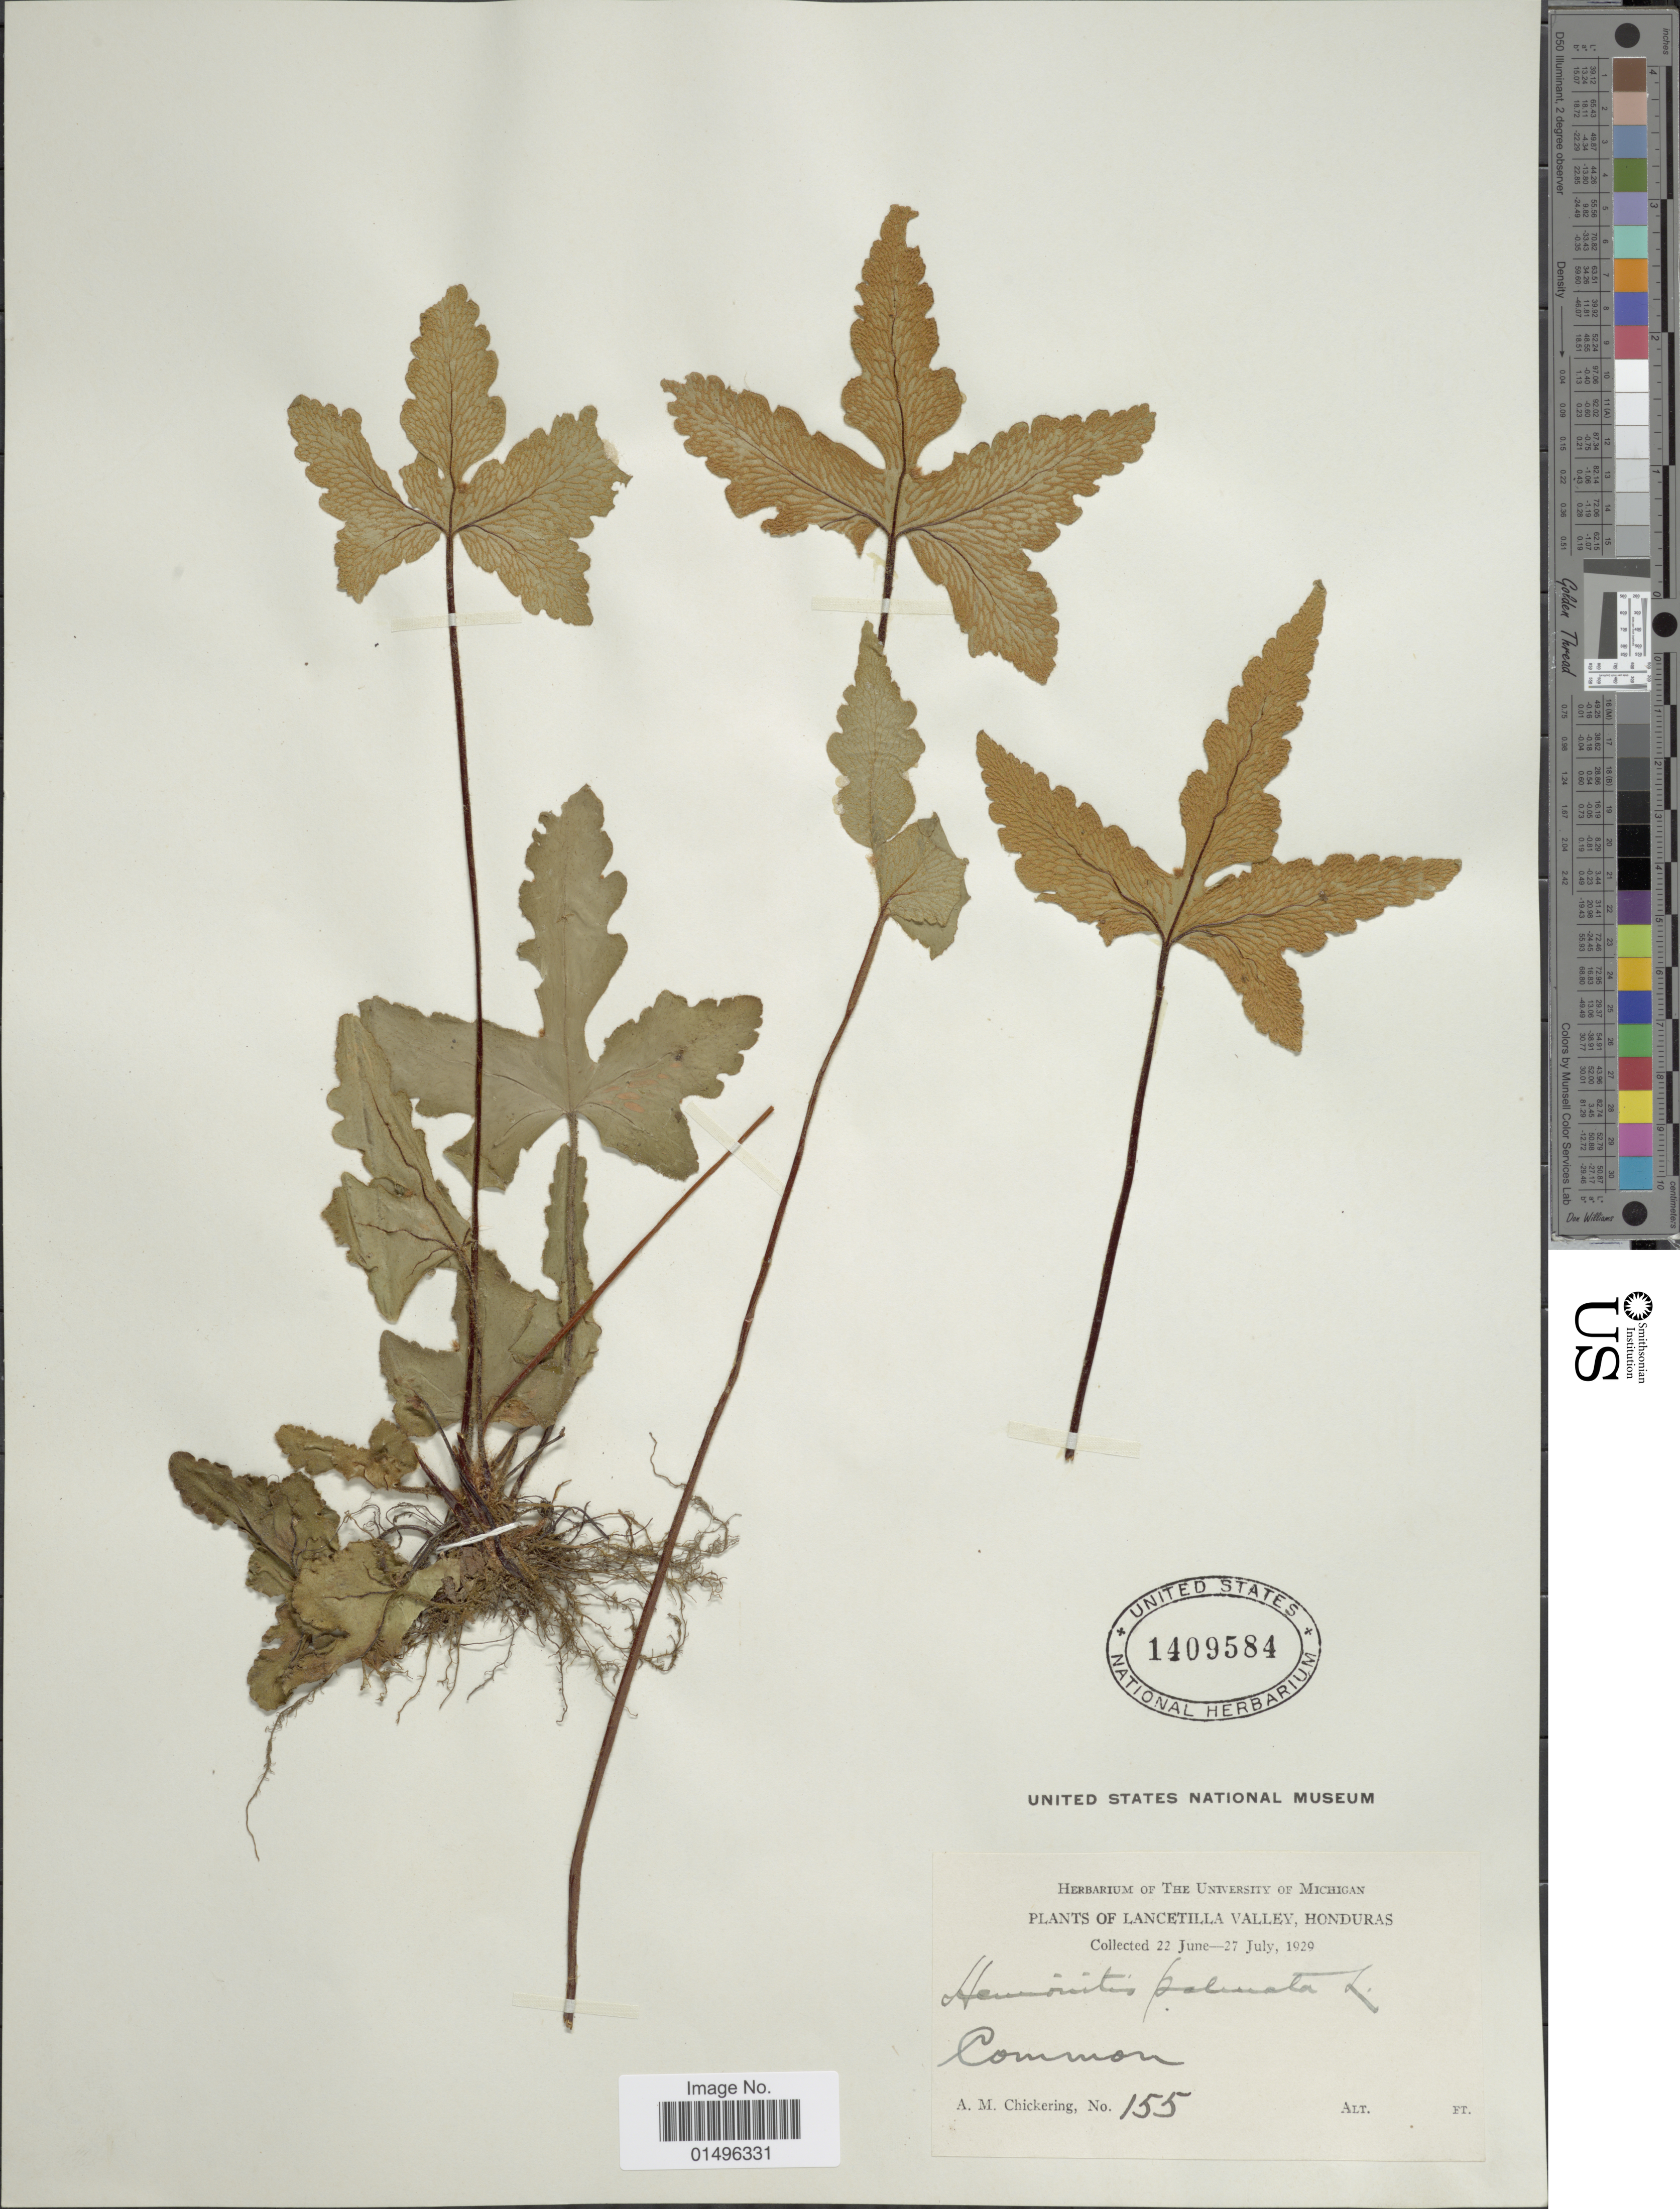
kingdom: Plantae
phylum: Tracheophyta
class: Polypodiopsida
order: Polypodiales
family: Pteridaceae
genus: Hemionitis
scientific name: Hemionitis palmata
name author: L.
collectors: A. Chickering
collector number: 155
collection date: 1929-06-22/1929-07-27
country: Honduras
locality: Honduras, Lancetilla Valley.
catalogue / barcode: US 1409584